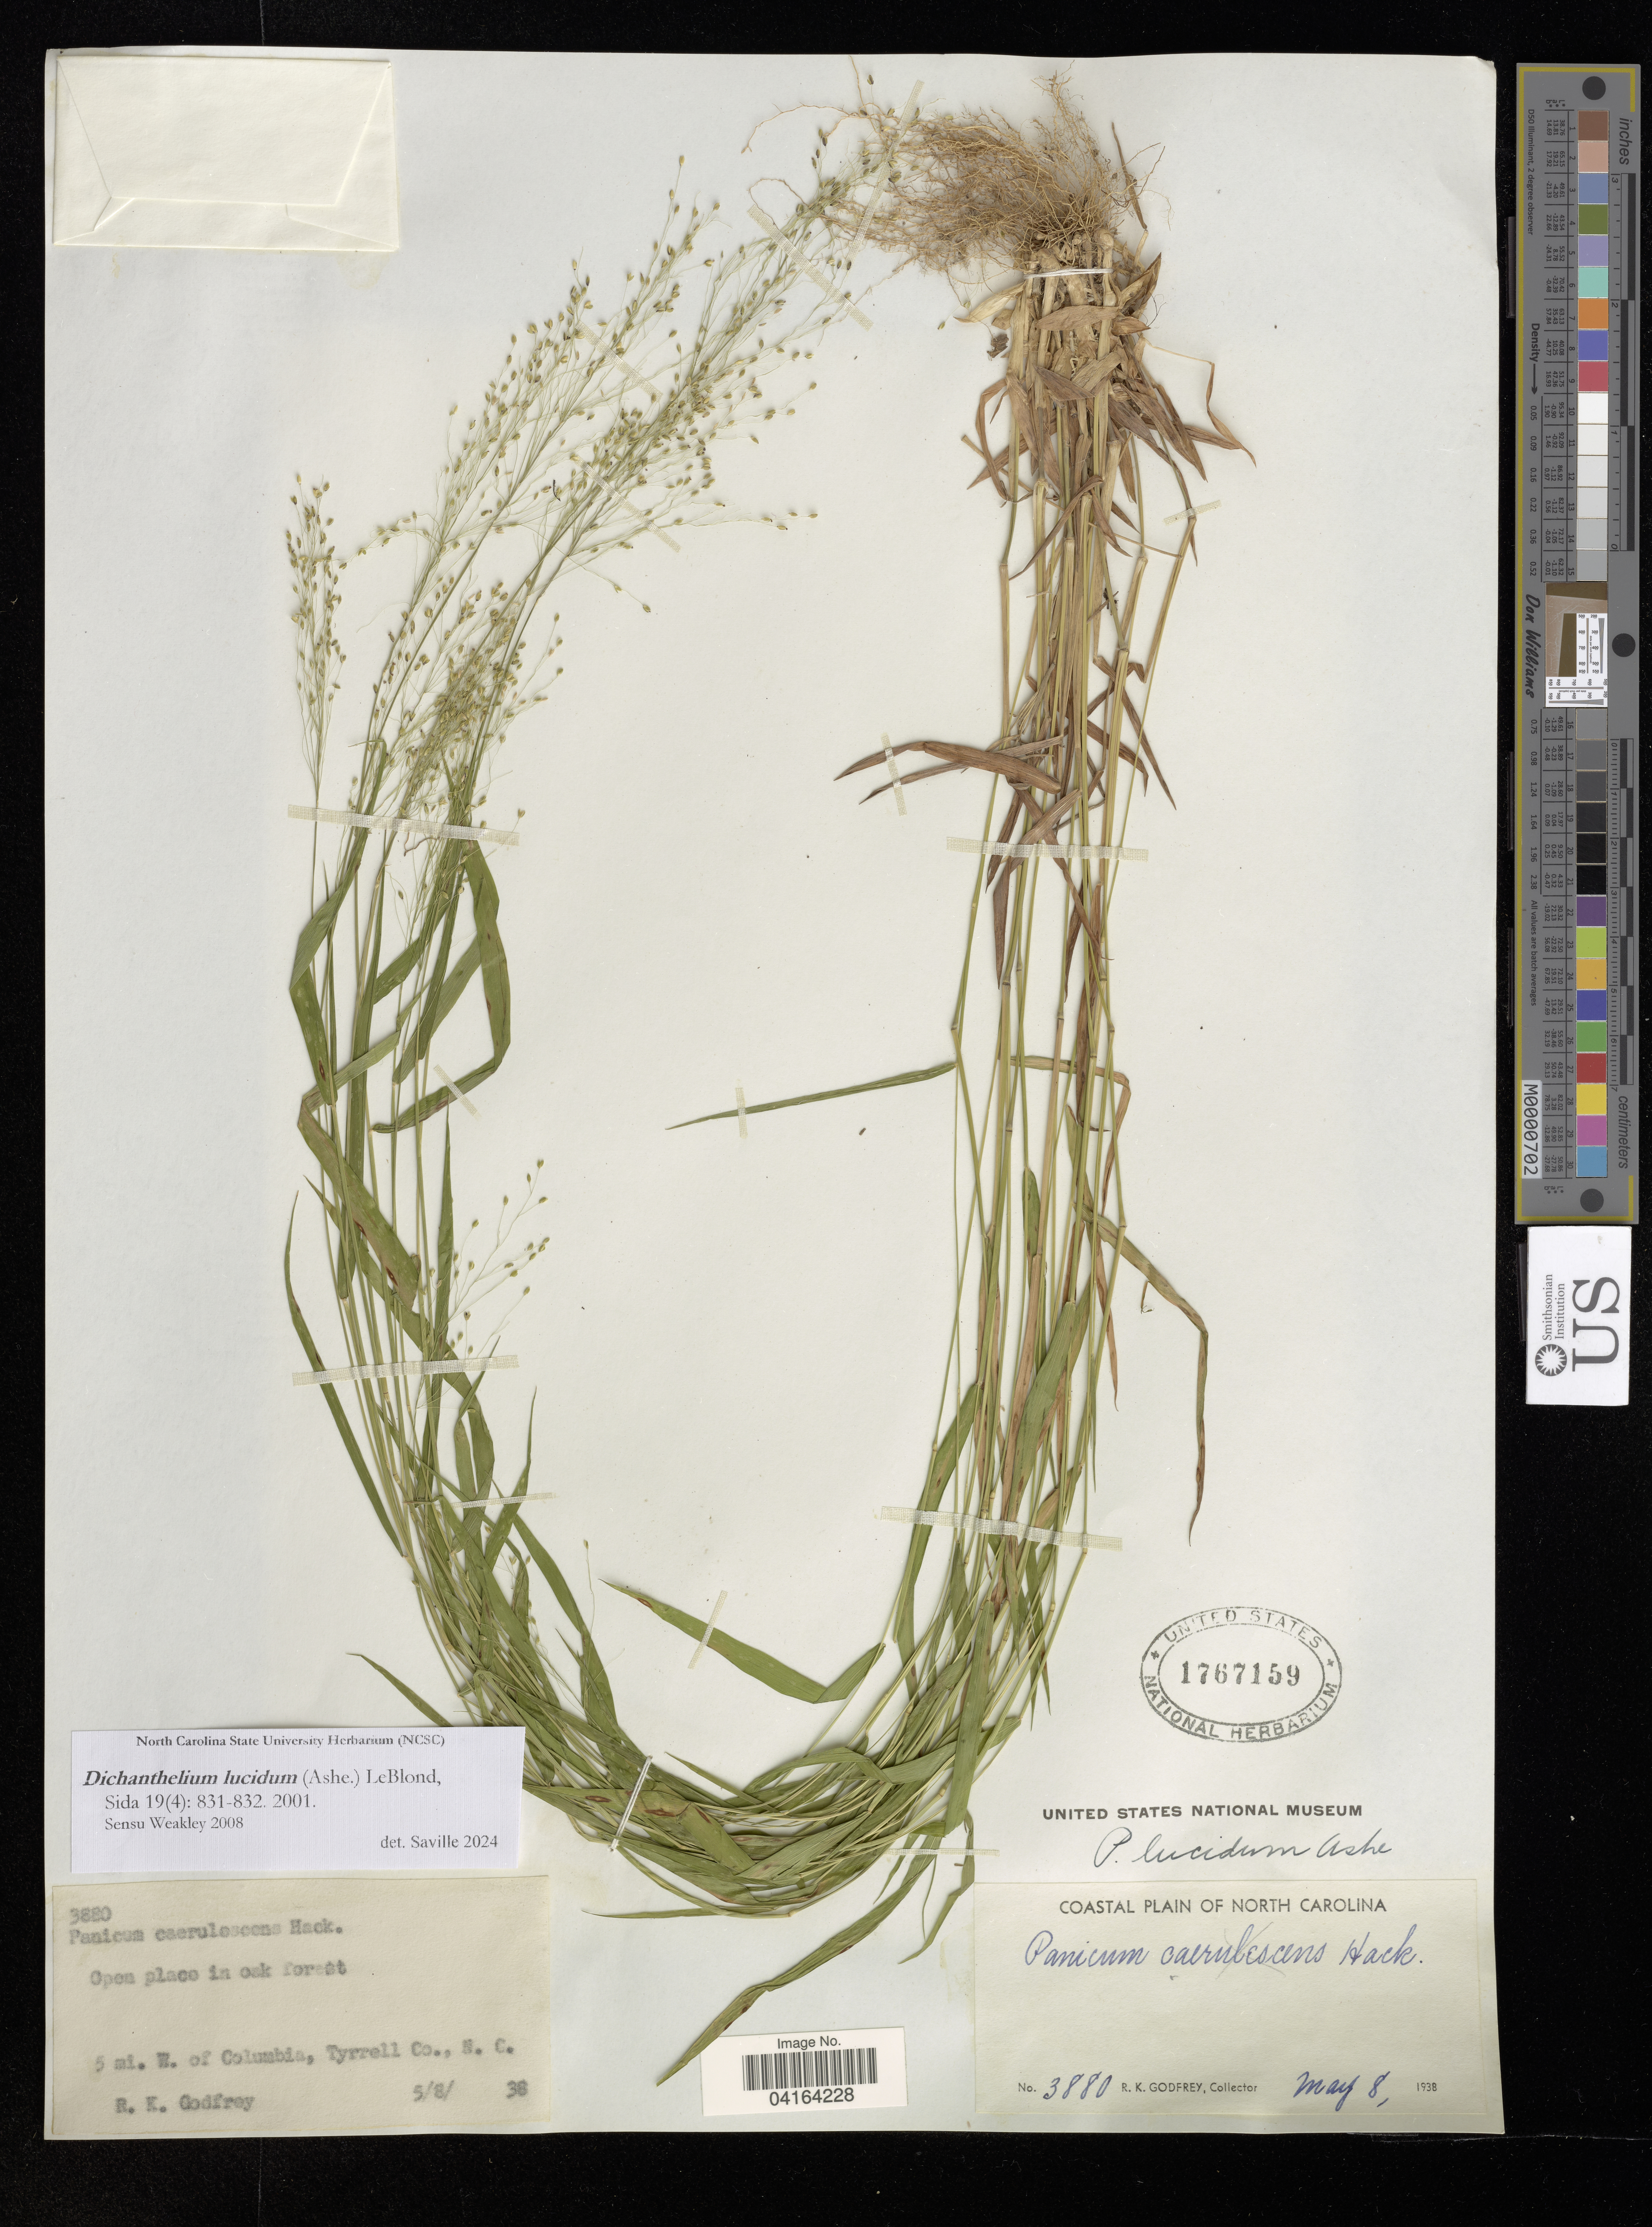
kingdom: Plantae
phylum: Tracheophyta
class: Liliopsida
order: Poales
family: Poaceae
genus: Dichanthelium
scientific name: Dichanthelium lucidum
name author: (Ashe) LeBlond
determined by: Saville, A. C., (NCSC), North Carolina State University (UNITED STATES)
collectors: R. K. Godfrey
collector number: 3880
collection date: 1938-05-08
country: United States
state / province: North Carolina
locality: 5 mi. W. of Columbia, Tyrrell Co.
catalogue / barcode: US 1767159